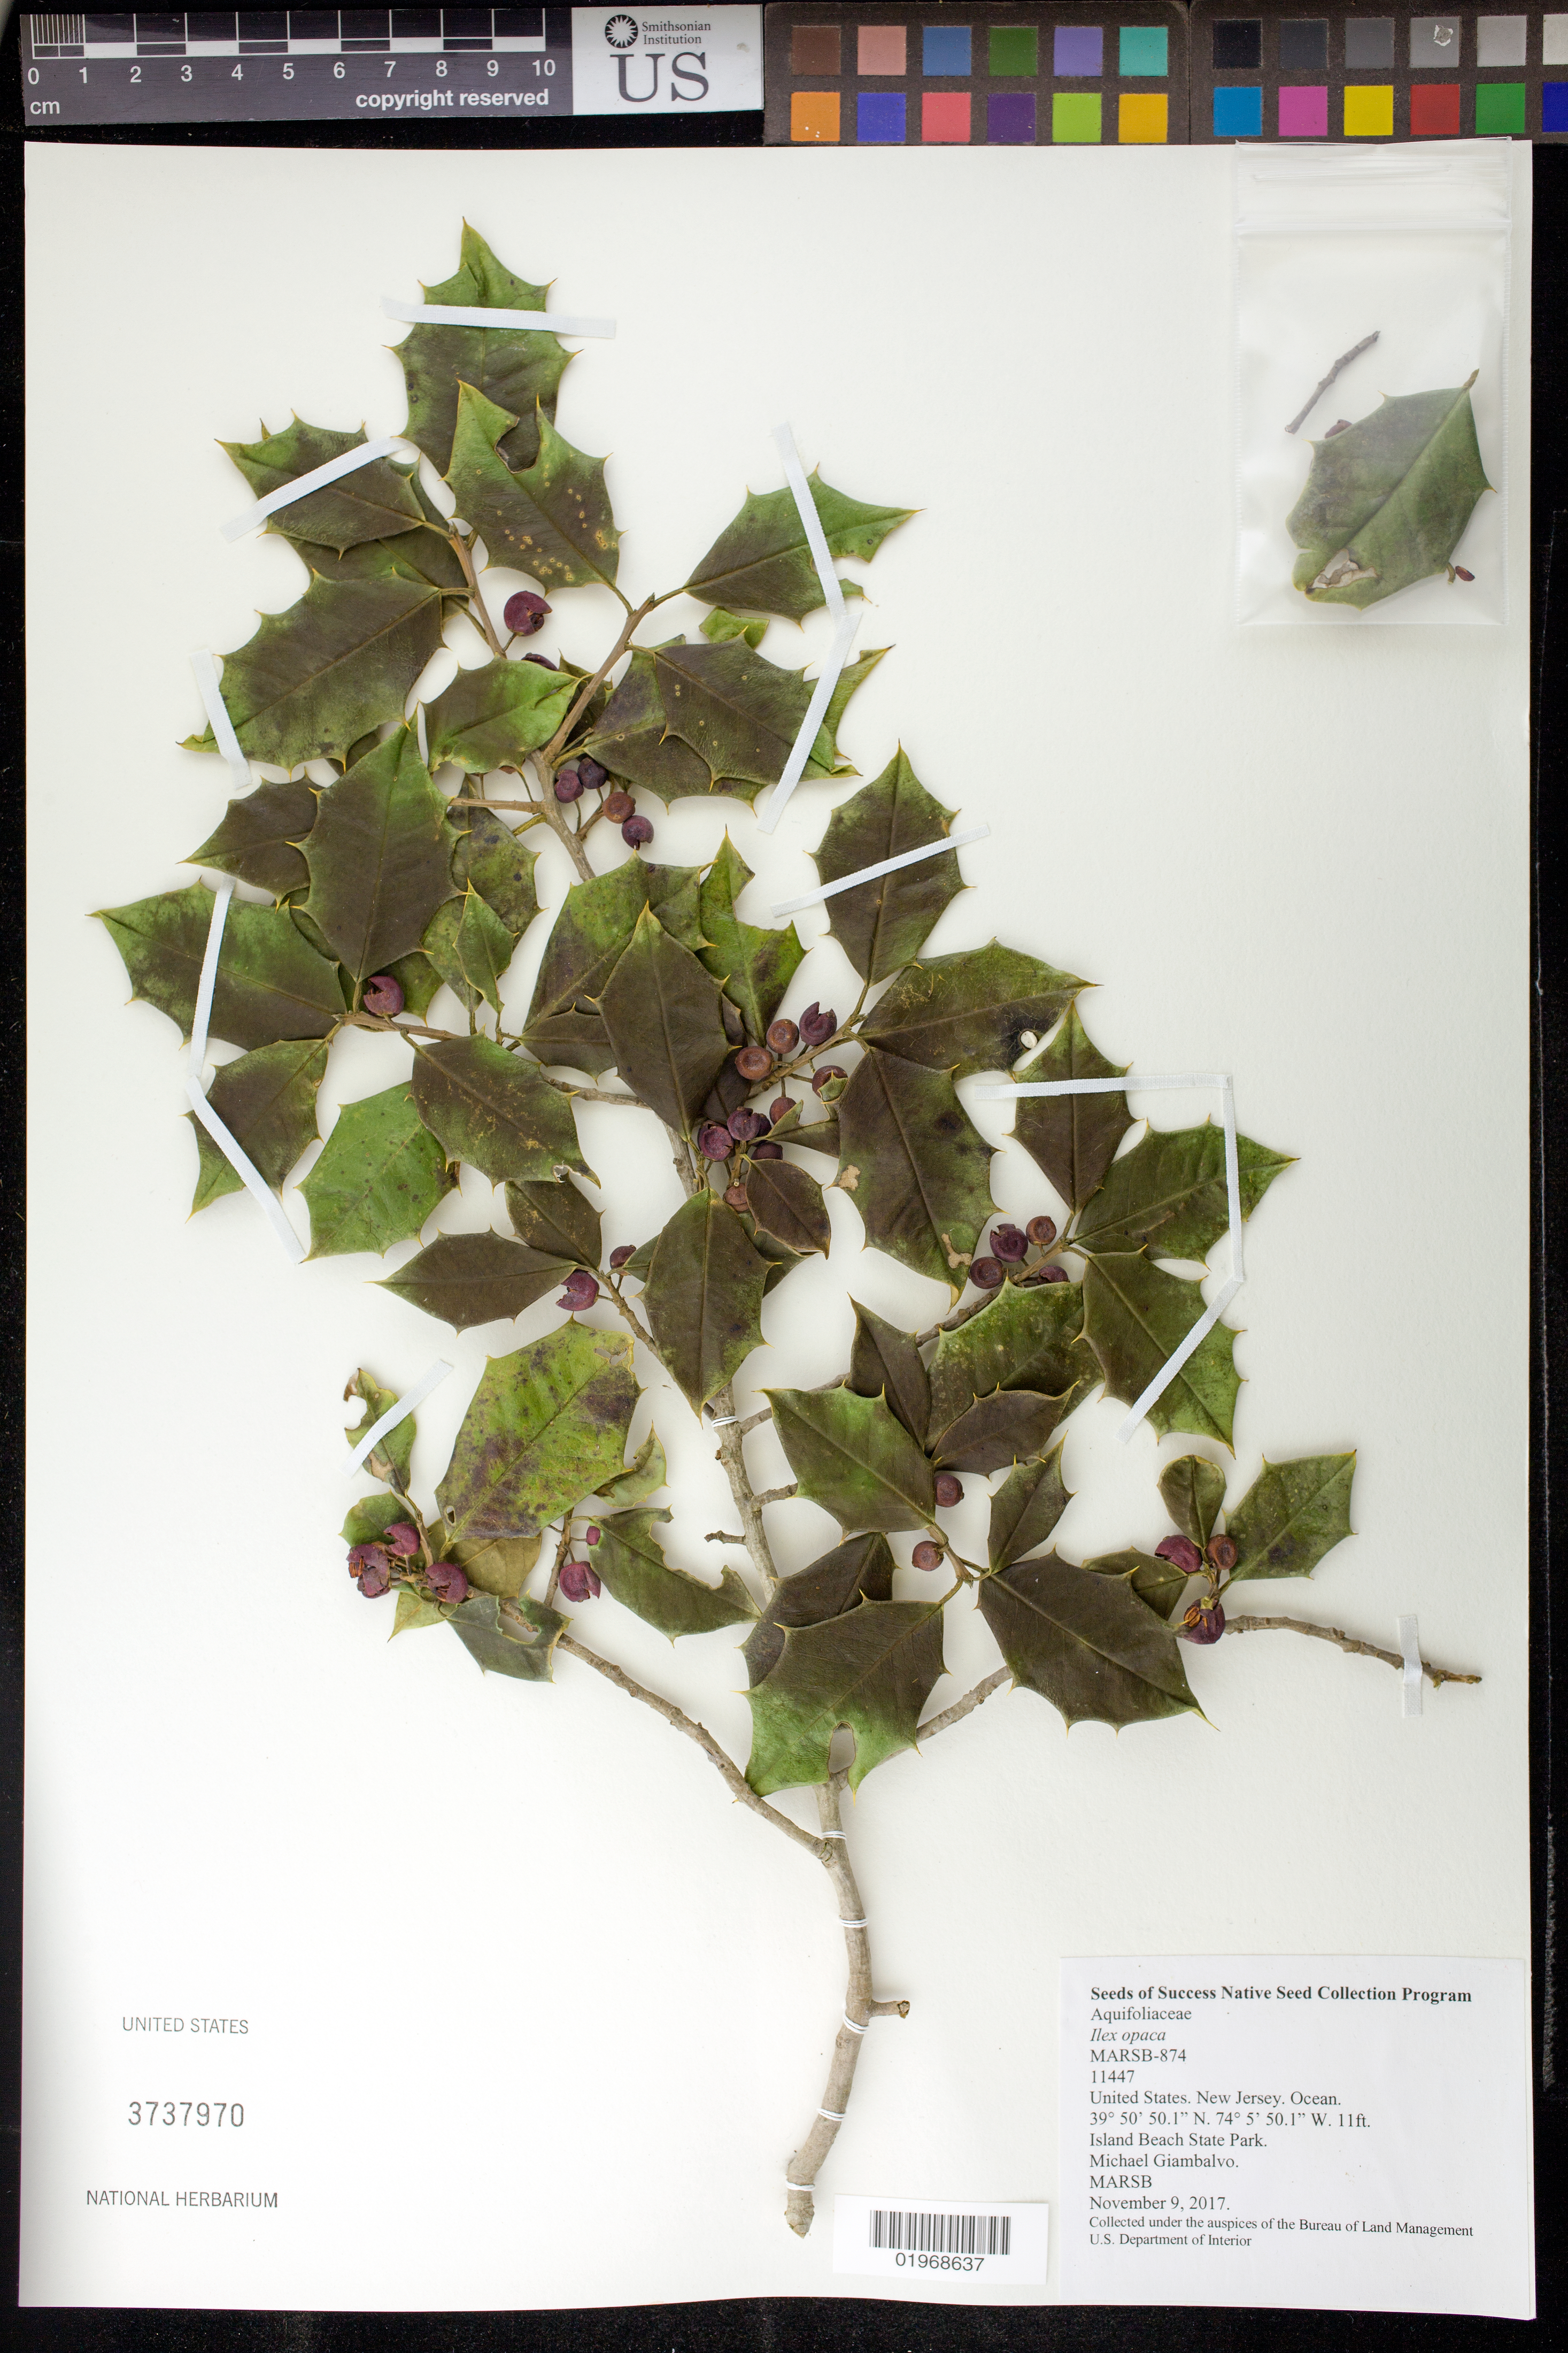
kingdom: Plantae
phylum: Tracheophyta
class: Magnoliopsida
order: Aquifoliales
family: Aquifoliaceae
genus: Ilex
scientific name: Ilex opaca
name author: Aiton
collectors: M. Giambalvo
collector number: MARSB-874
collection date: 2017-11-09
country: United States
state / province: New Jersey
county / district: Ocean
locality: Island Beach State Park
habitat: Atlantic Coastal Forest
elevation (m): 3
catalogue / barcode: US 3737970